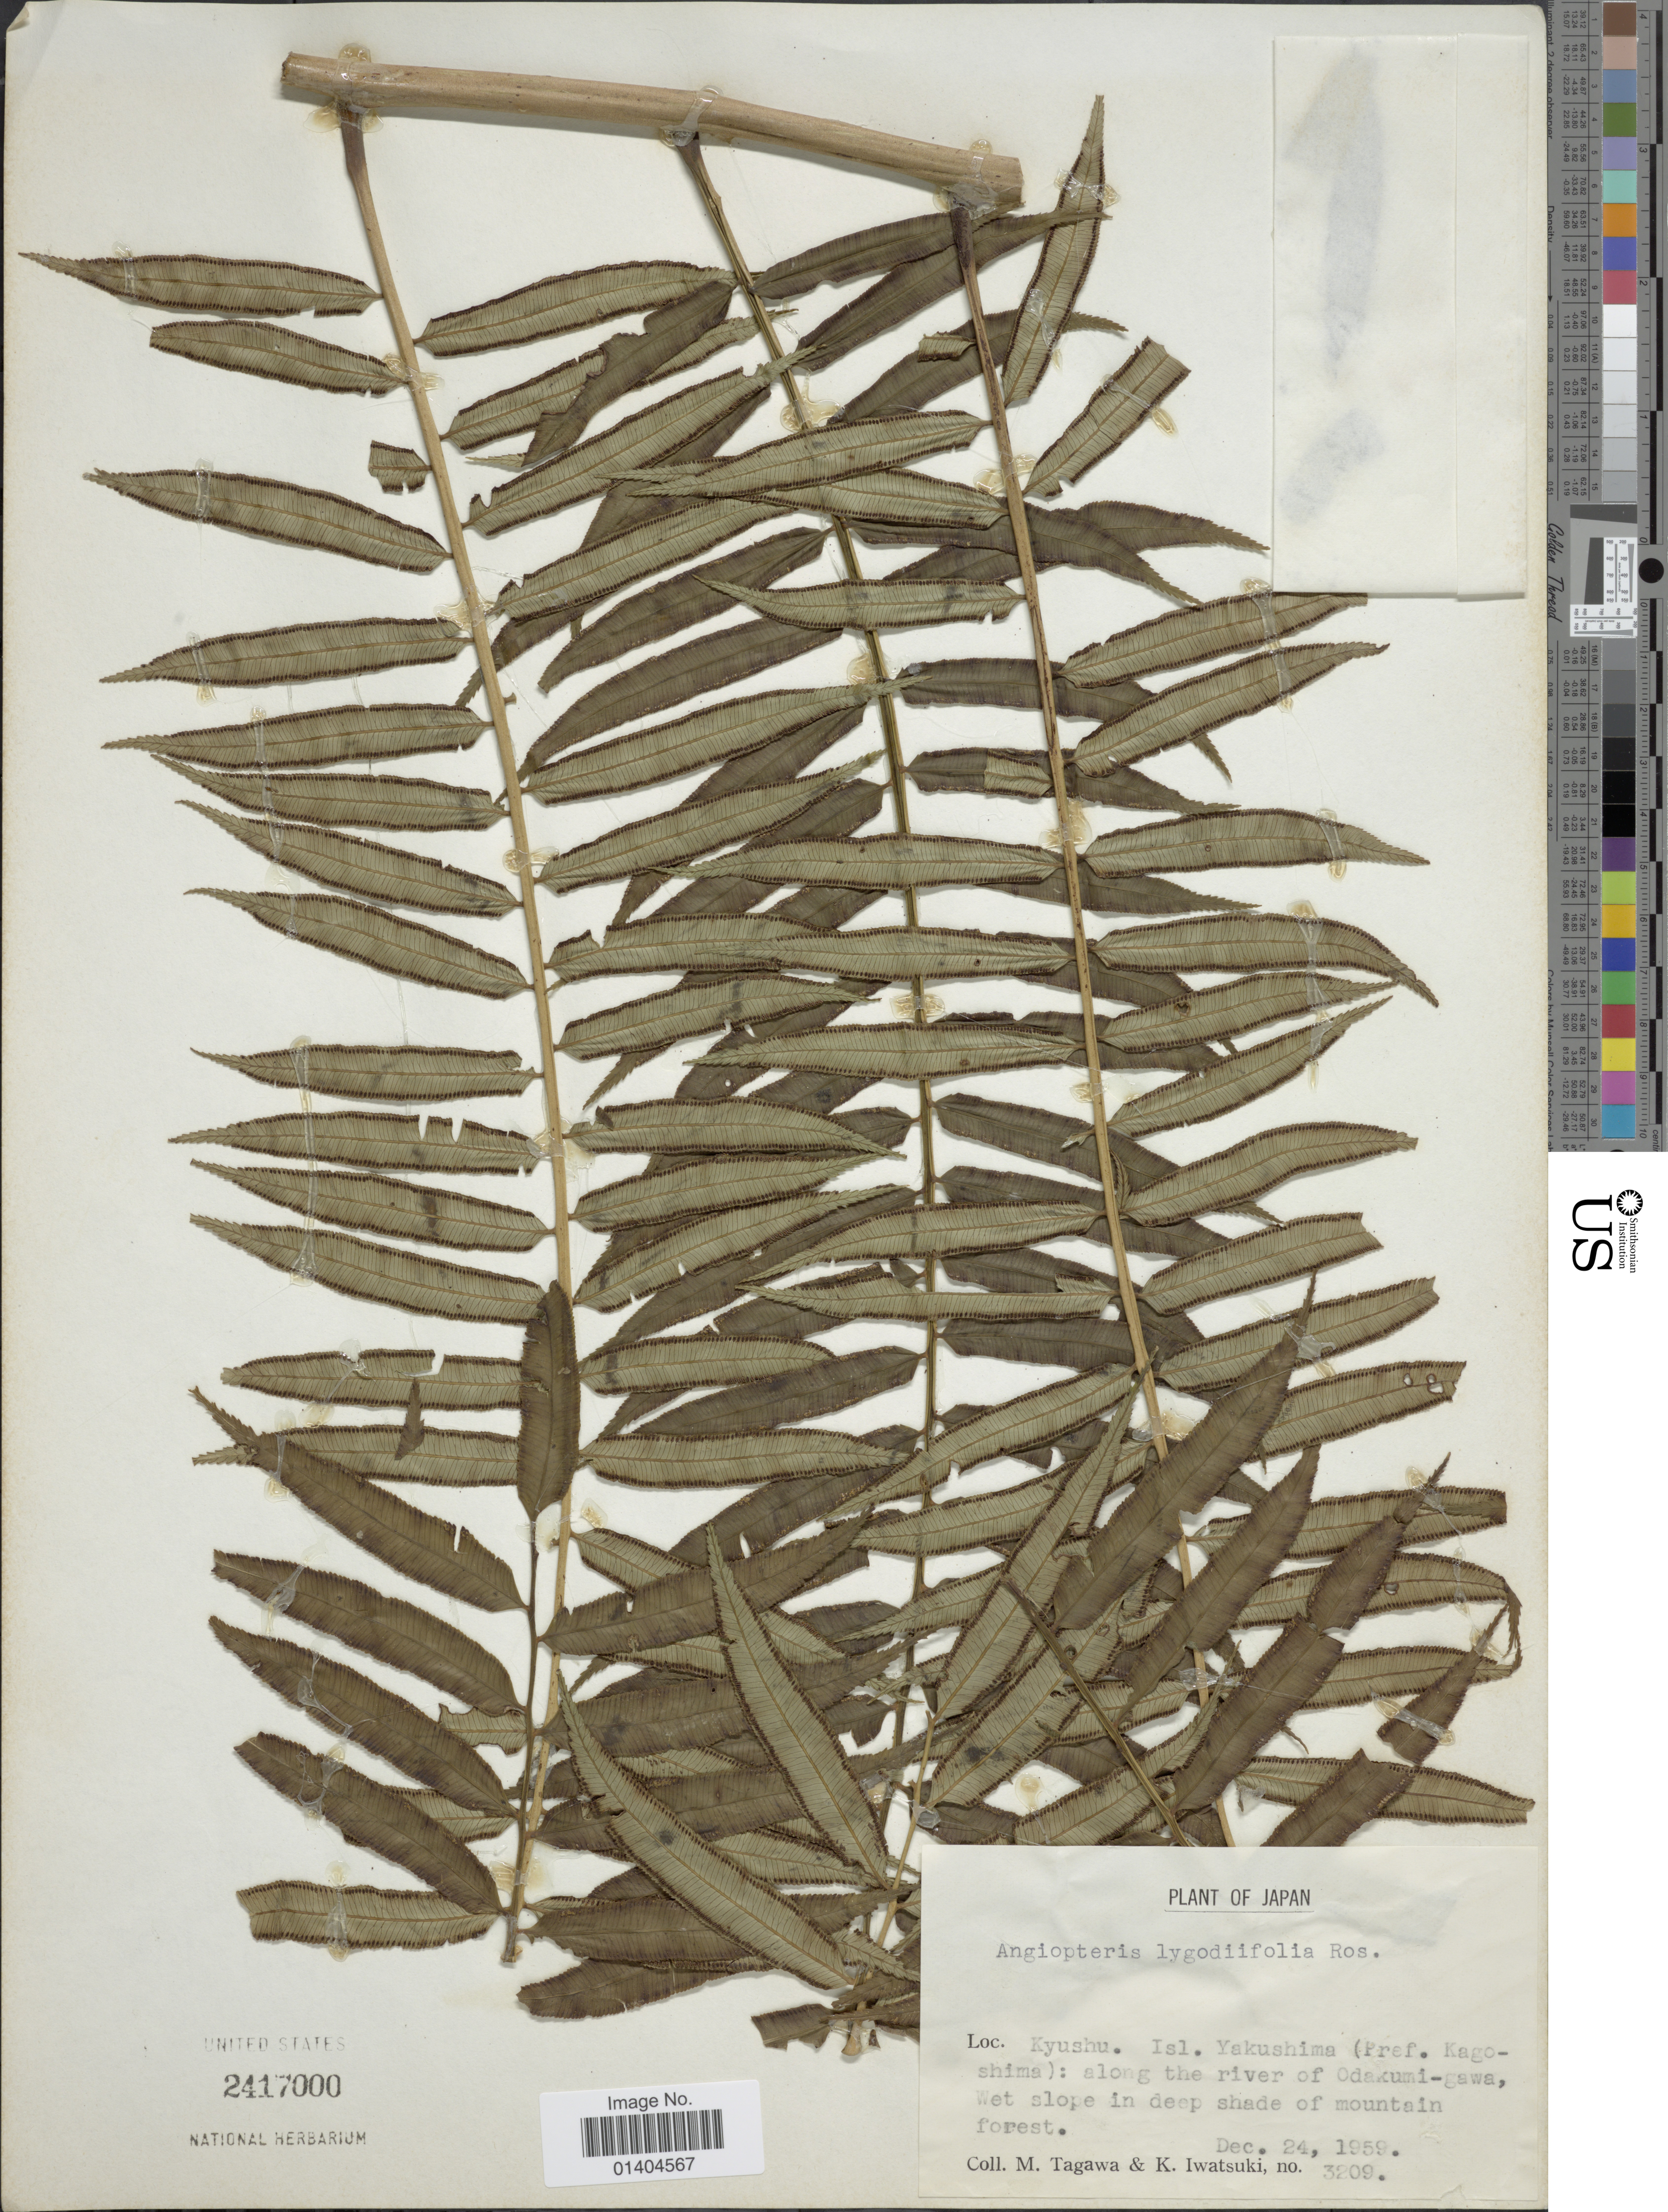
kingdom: Plantae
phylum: Tracheophyta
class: Polypodiopsida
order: Marattiales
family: Marattiaceae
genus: Angiopteris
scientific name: Angiopteris lygodiifolia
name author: Rosenst.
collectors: M. Tagawa & K. Iwatsuki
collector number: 3209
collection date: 1959-12-24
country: Japan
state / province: Kagosima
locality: Kyushu. Isl. Yskushima: along the river of Odakumi-gawa.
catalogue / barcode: US 2417000